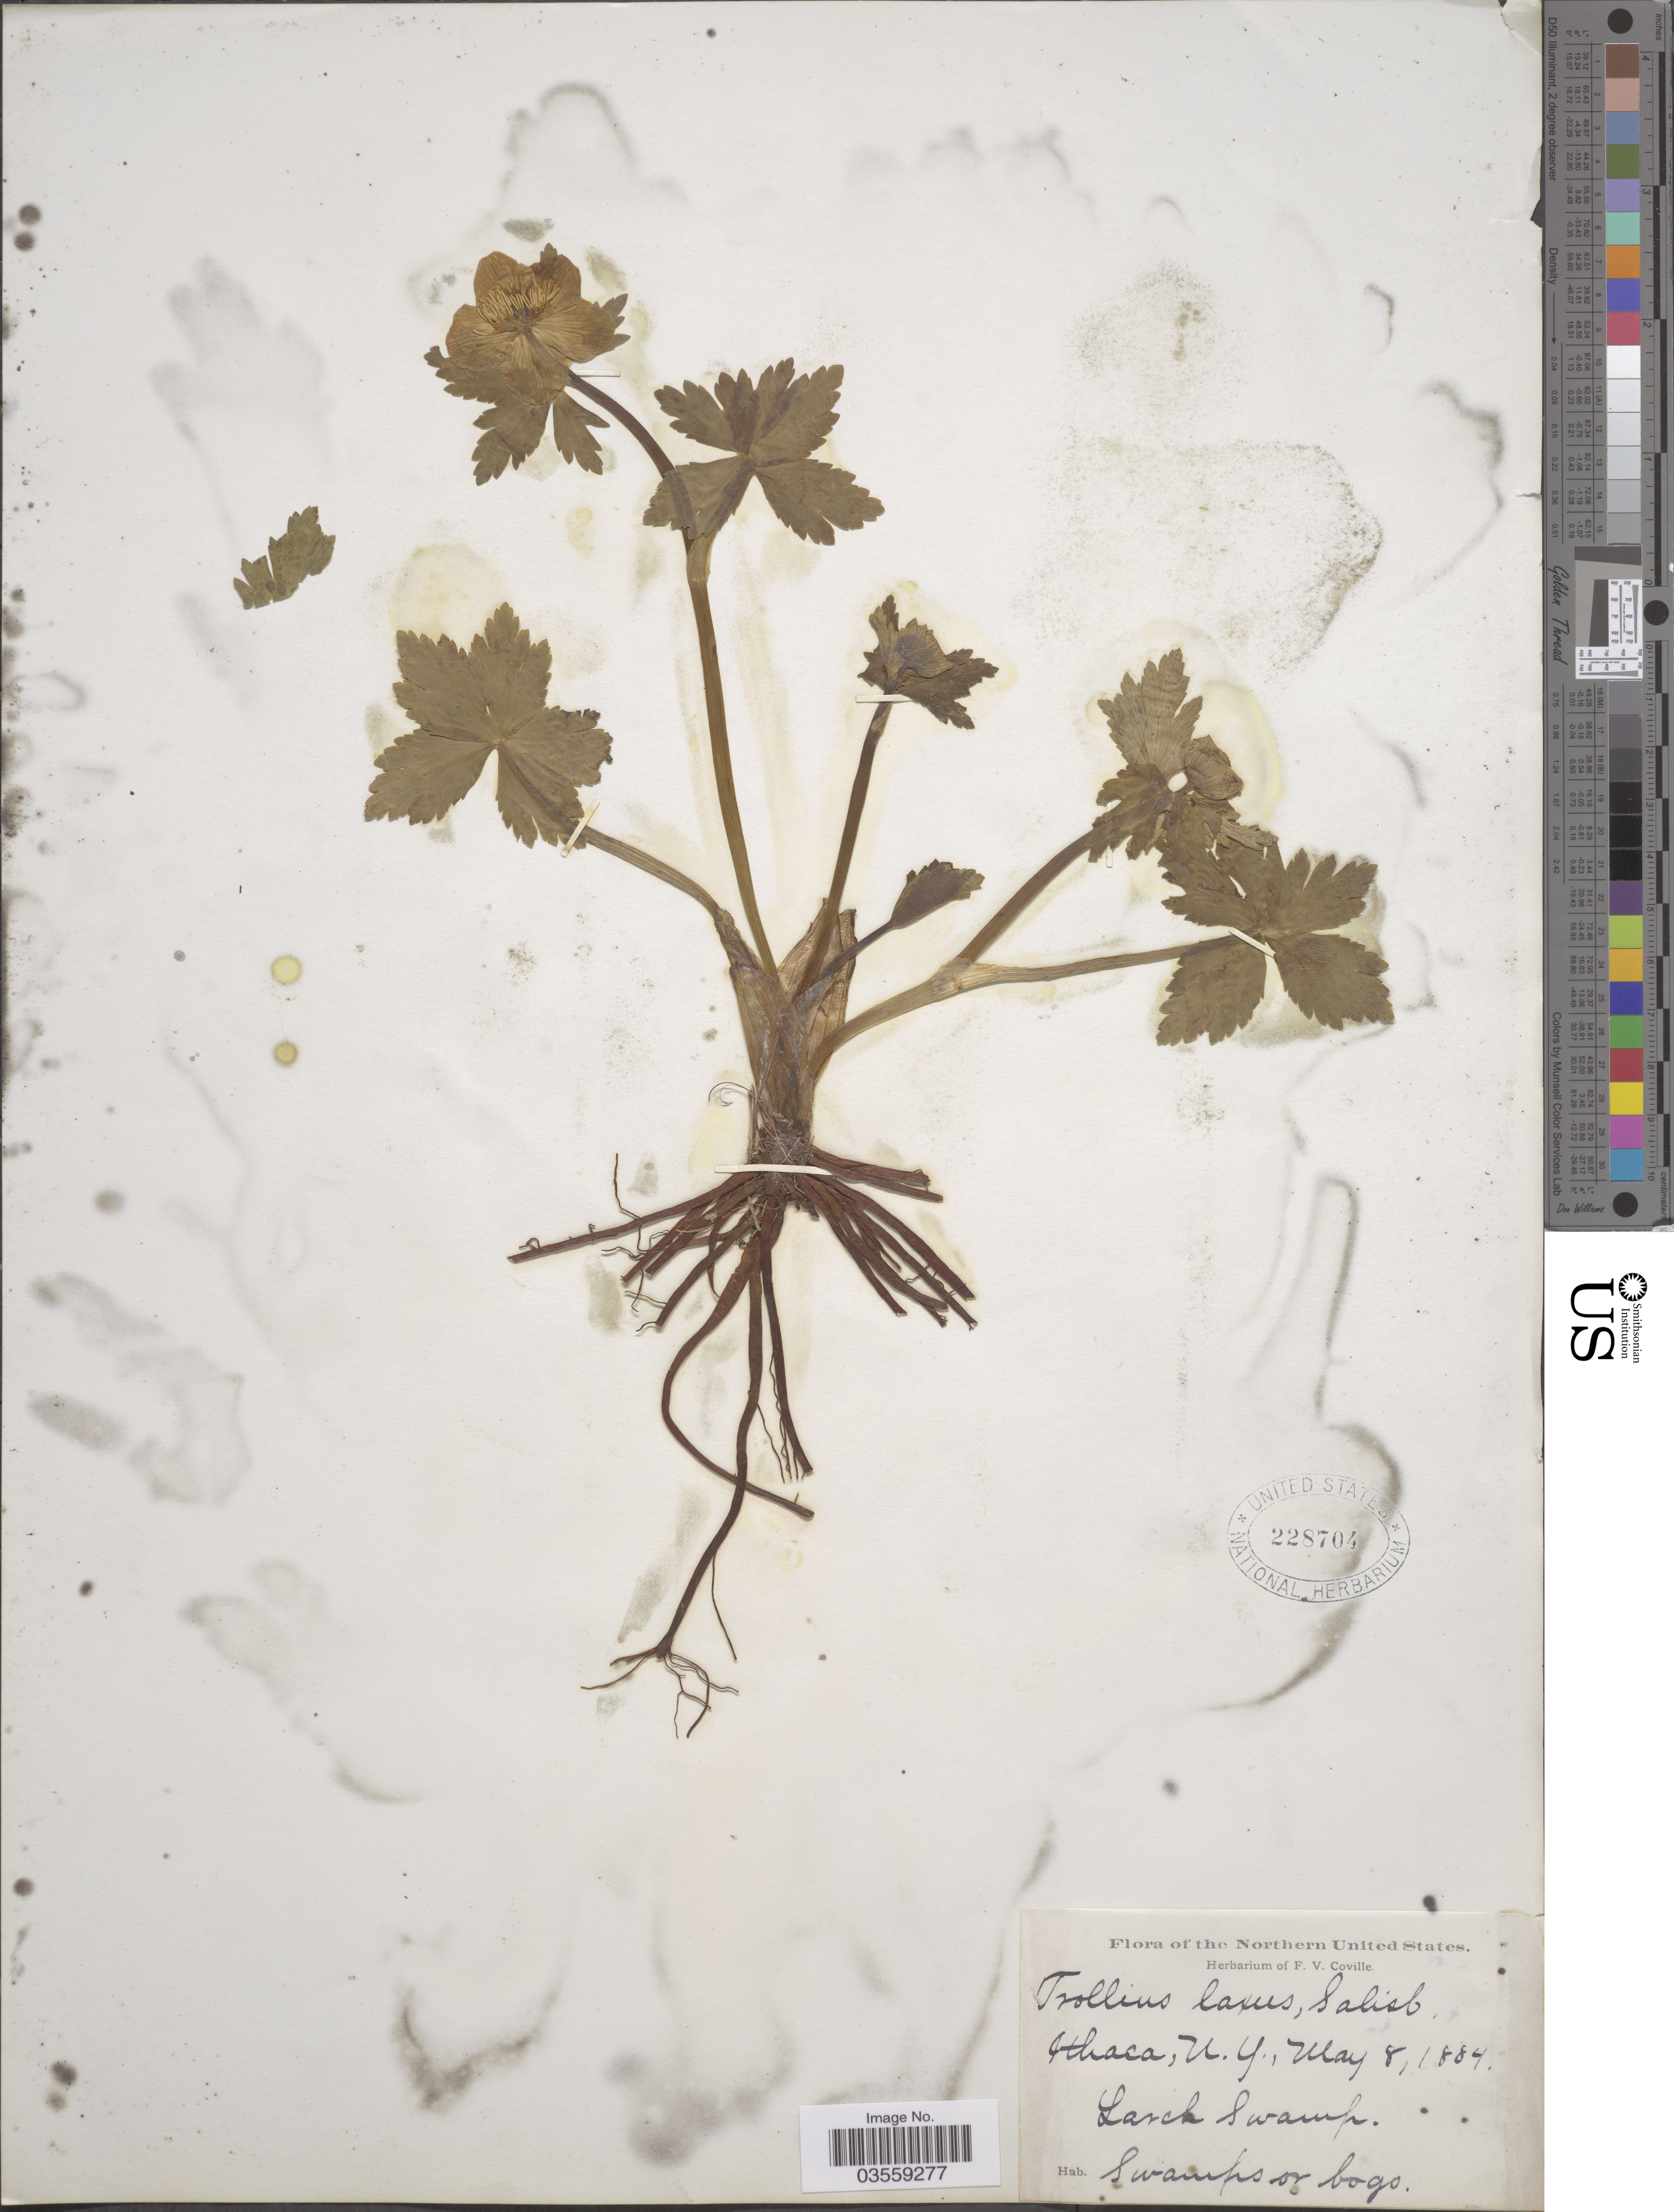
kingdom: Plantae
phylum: Tracheophyta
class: Magnoliopsida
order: Ranunculales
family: Ranunculaceae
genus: Trollius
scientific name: Trollius laxus var. laxus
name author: Salisb.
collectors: ex herb. F. V. Coville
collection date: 1884-05-08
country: United States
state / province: New York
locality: Northern United States. Ithaca.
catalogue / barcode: US 228704